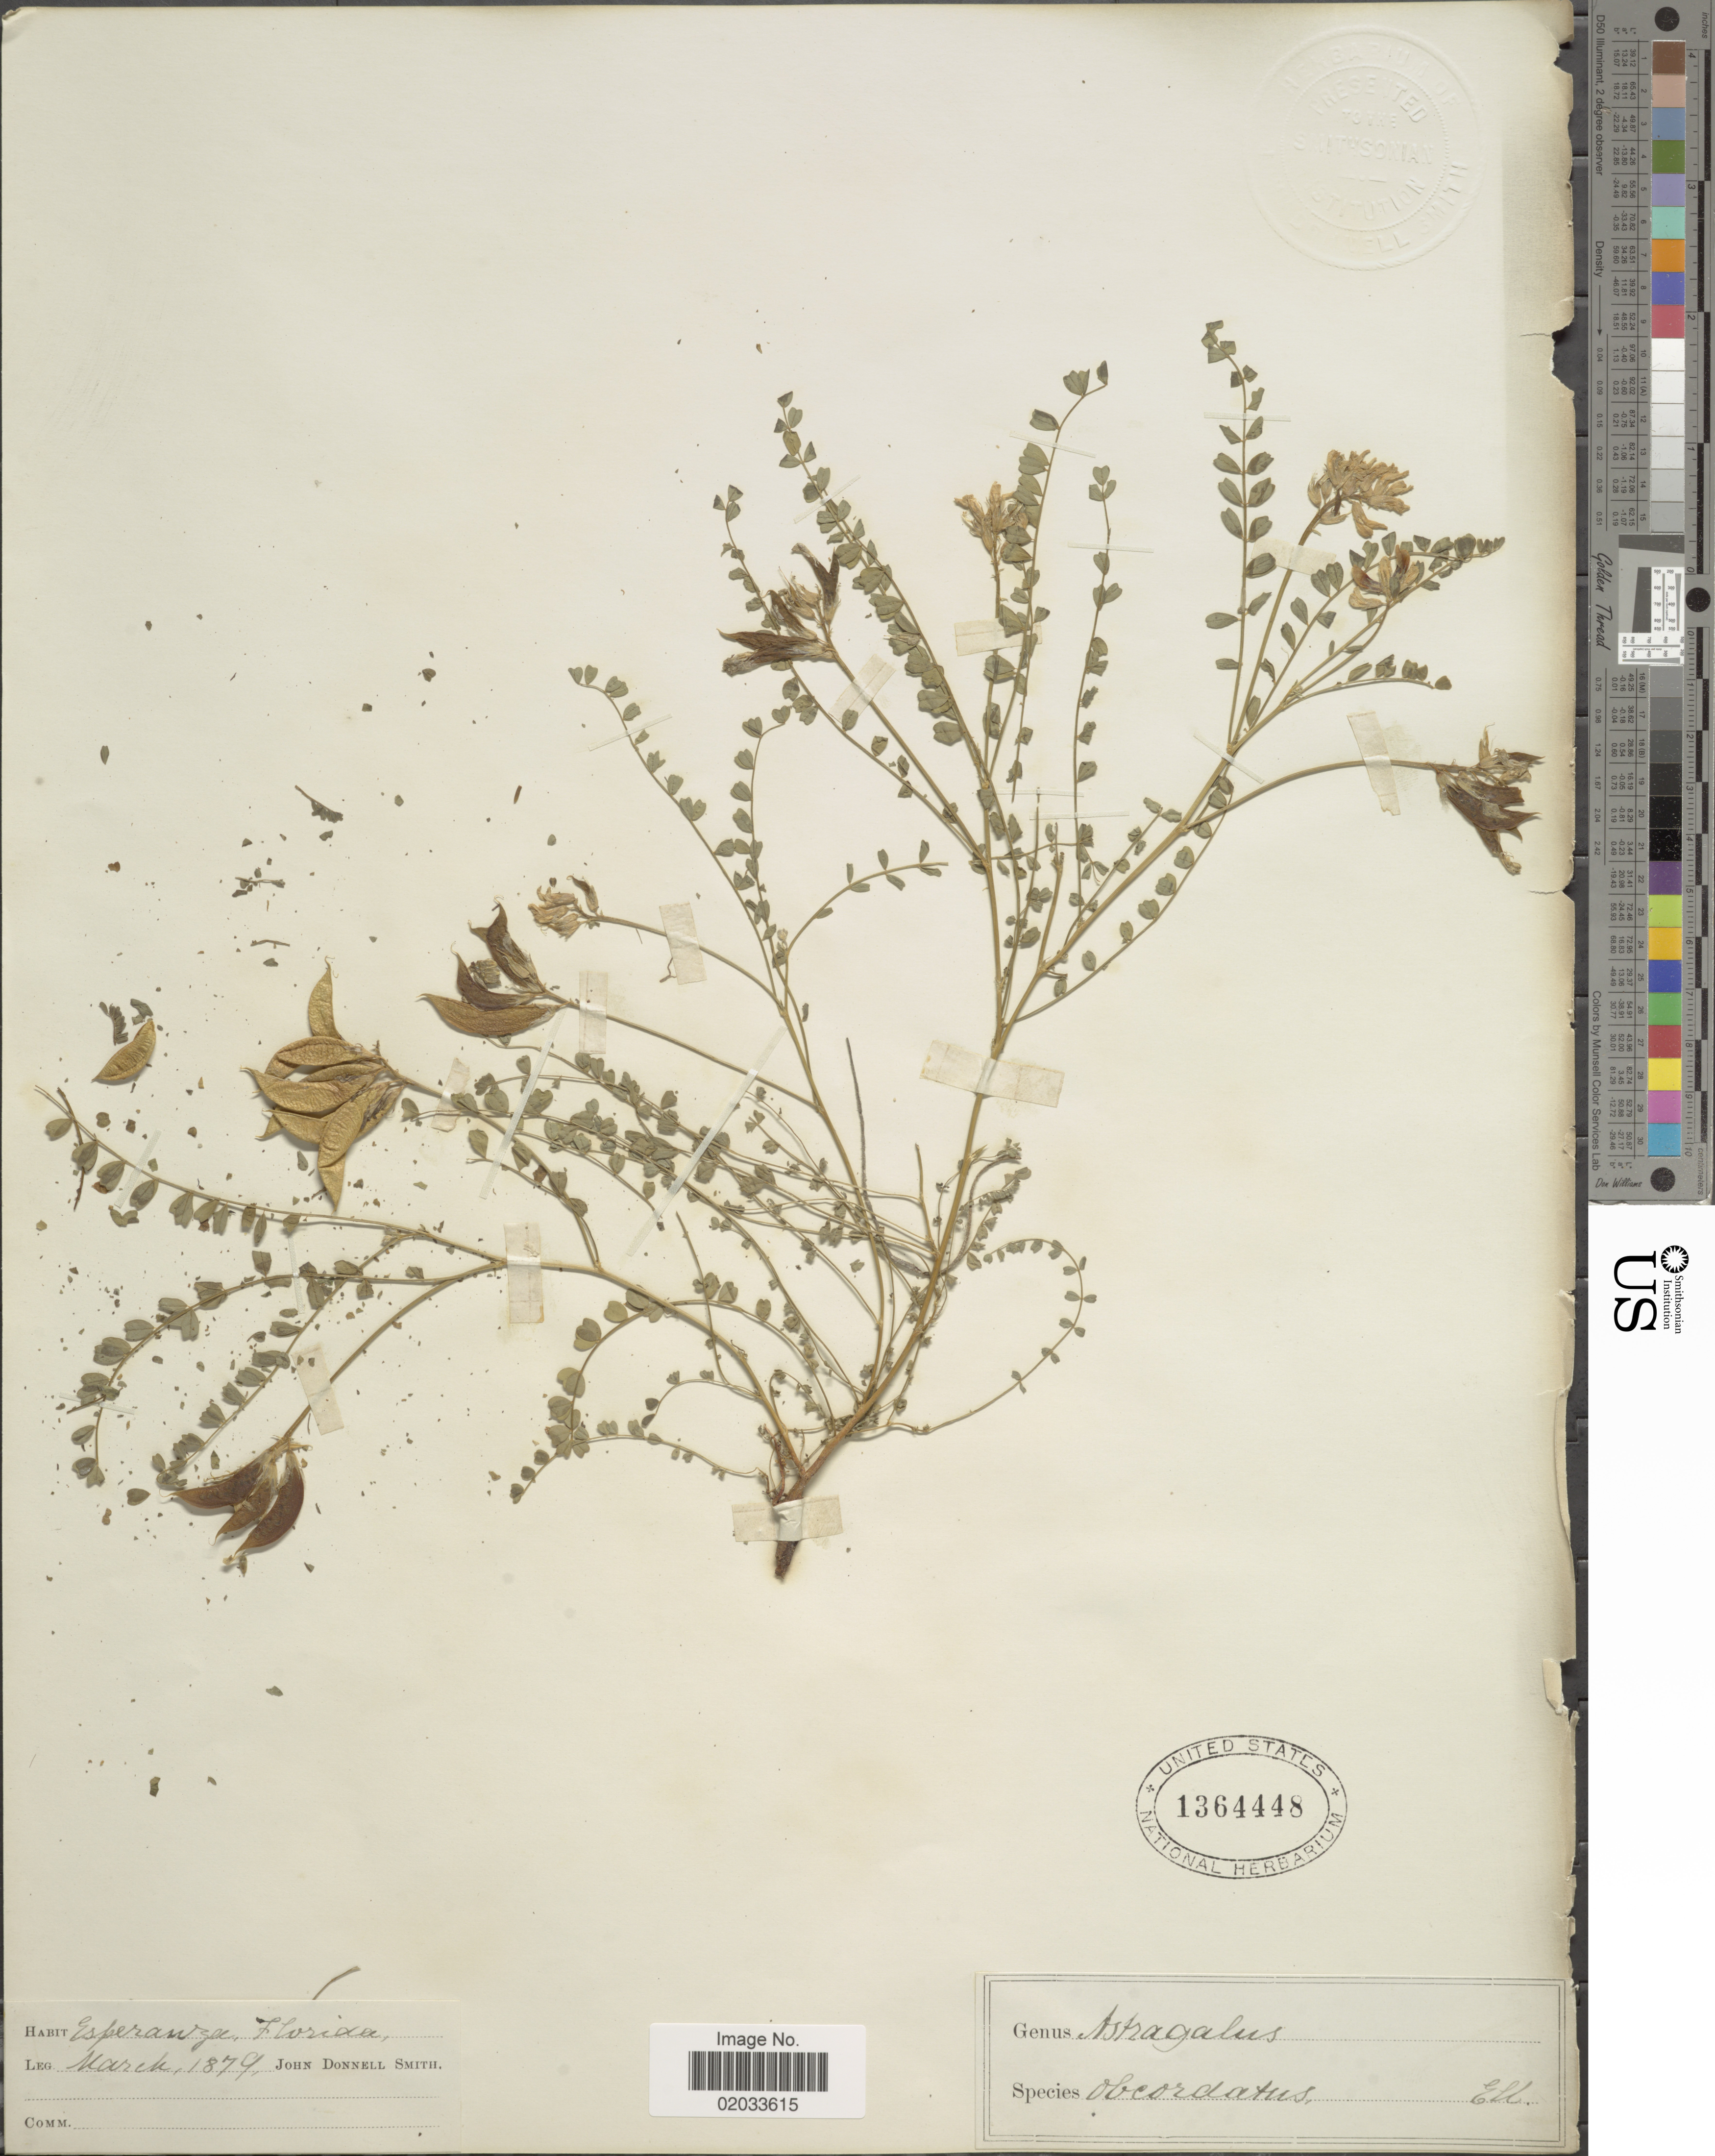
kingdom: Plantae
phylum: Tracheophyta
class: Magnoliopsida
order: Fabales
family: Fabaceae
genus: Astragalus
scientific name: Astragalus obcordatus Boiss., nom. illeg.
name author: Boiss.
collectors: J. Donnell Smith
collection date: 1879-03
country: United States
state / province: Florida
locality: Esperanza.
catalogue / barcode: US 1364448